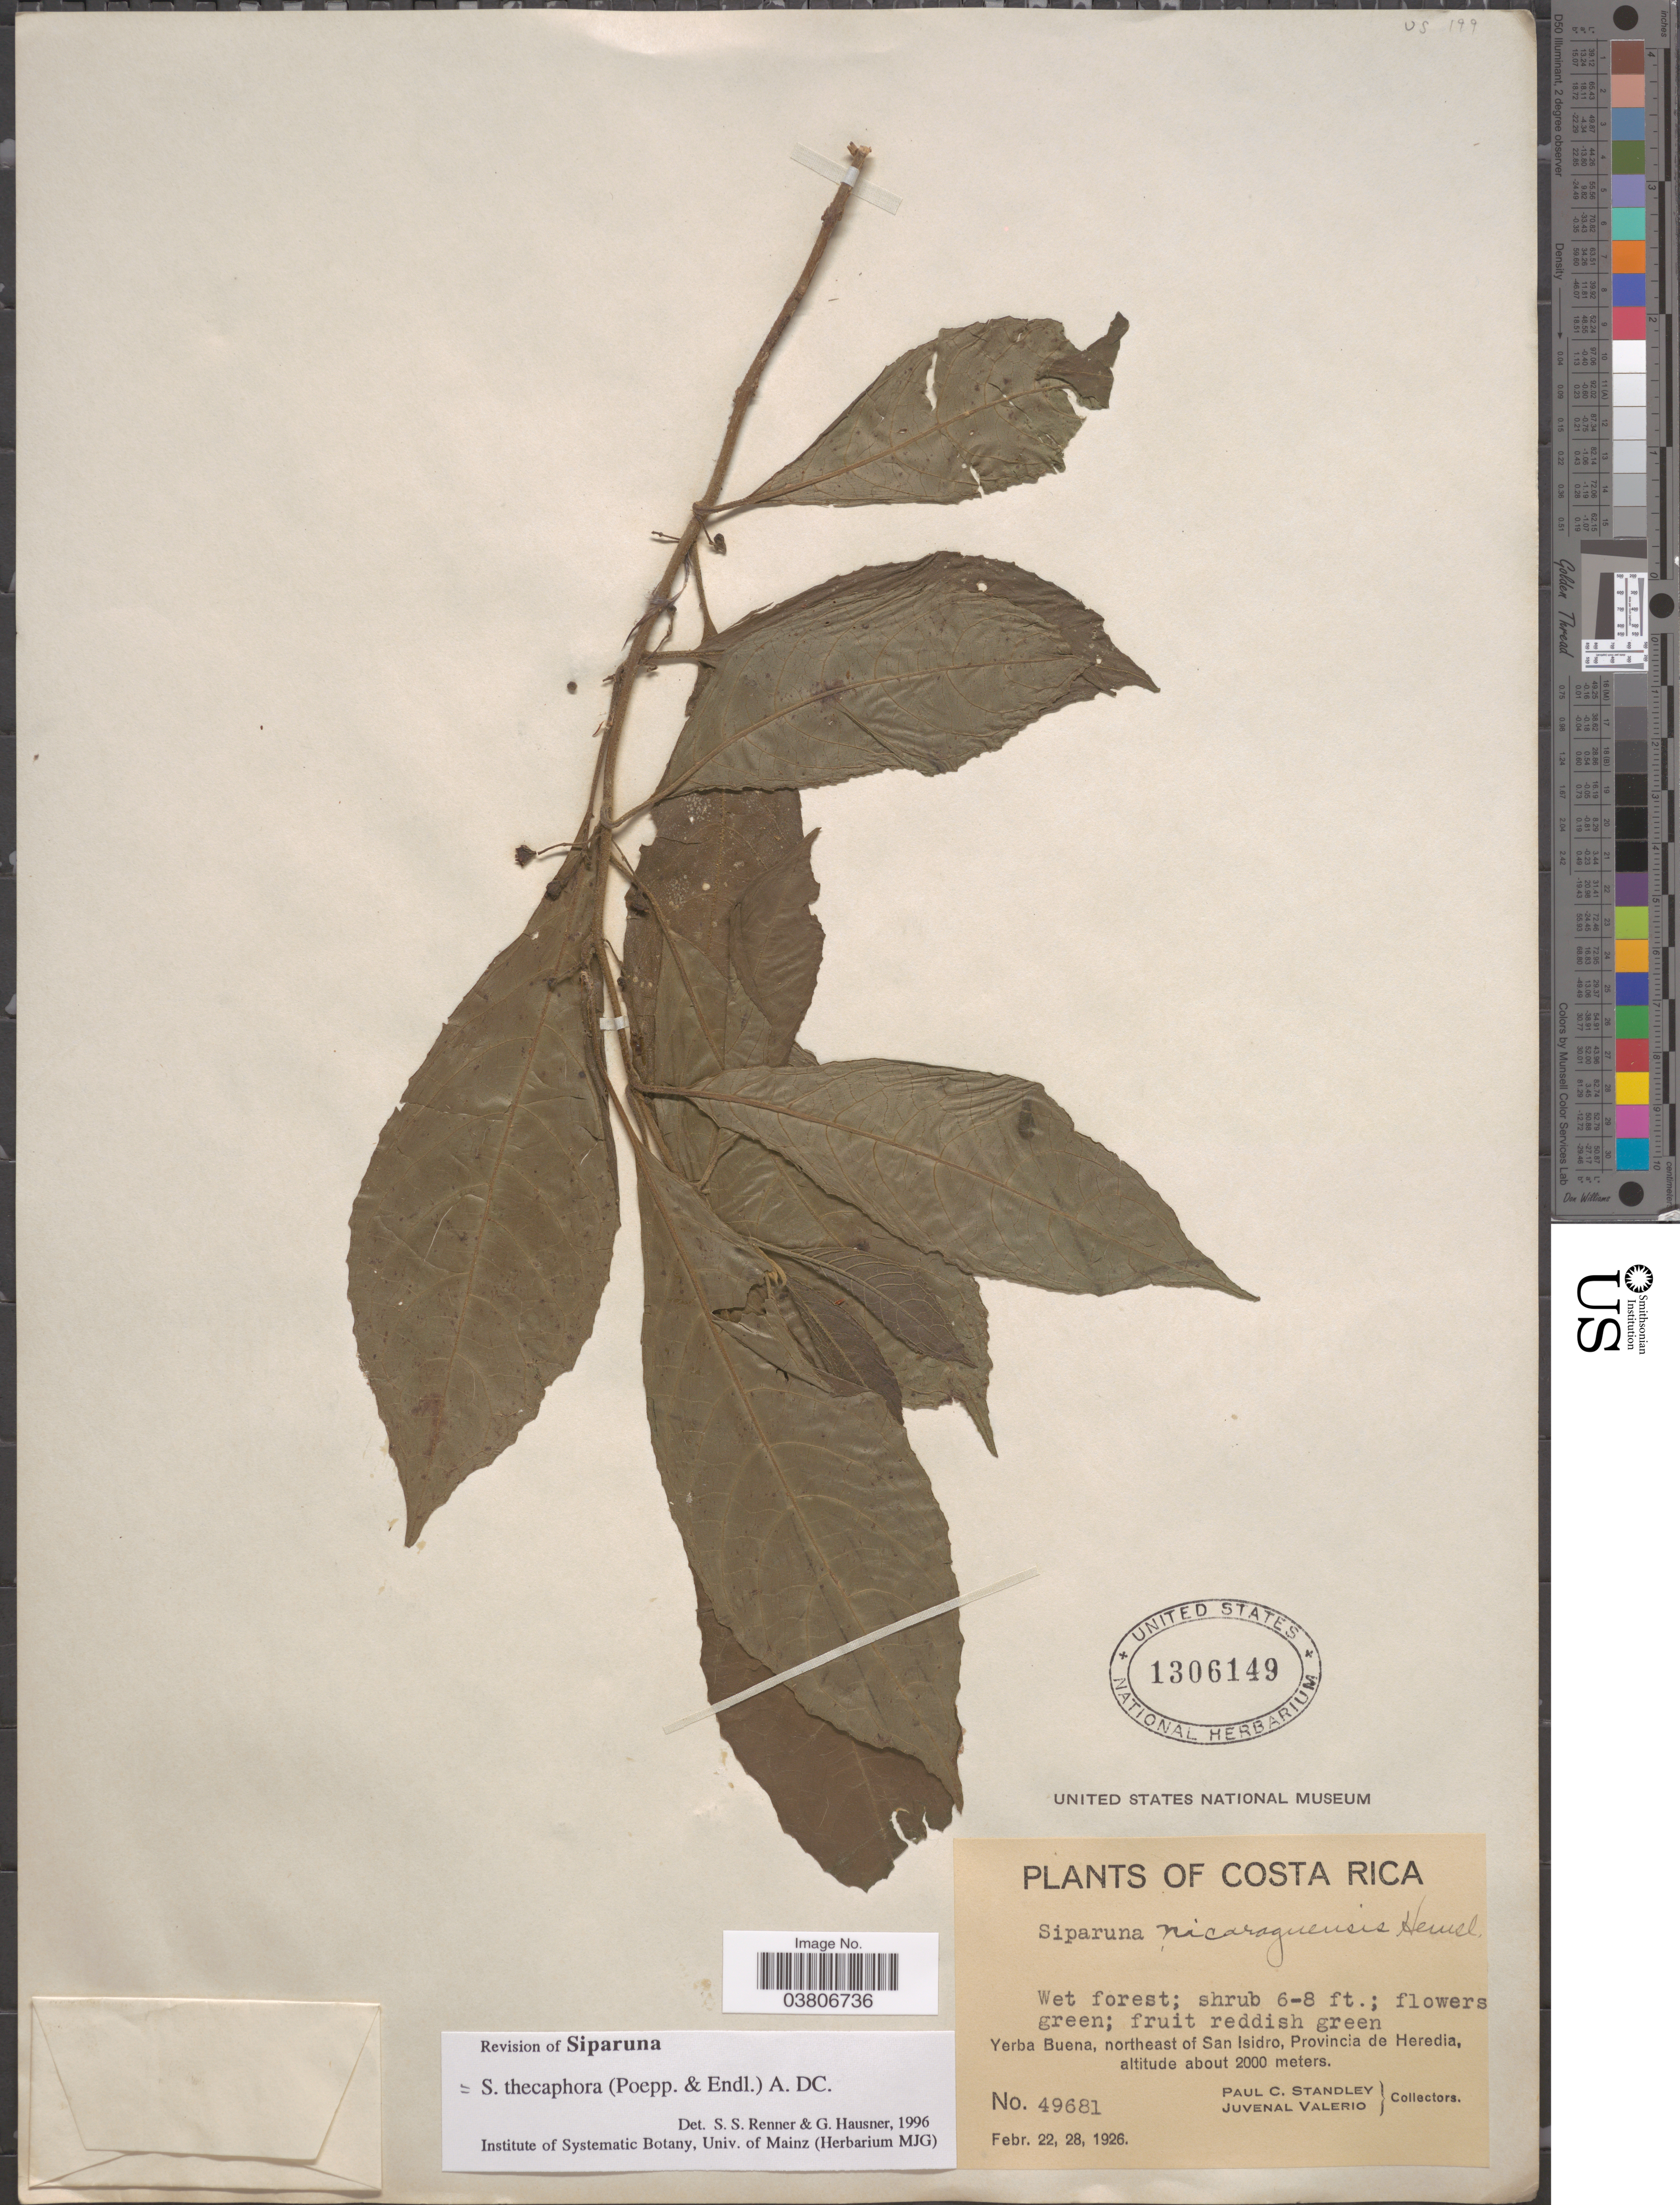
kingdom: Plantae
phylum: Tracheophyta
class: Magnoliopsida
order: Laurales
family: Siparunaceae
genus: Siparuna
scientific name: Siparuna thecaphora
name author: (Poepp. & Endl.) A. DC.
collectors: P. C. Standley & J. Valerio R.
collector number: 49681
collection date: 1926-02-22/1926-02-28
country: Costa Rica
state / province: Heredia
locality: Yerba Buena, northeast of San Isidro.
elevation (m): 2000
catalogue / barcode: US 1306149